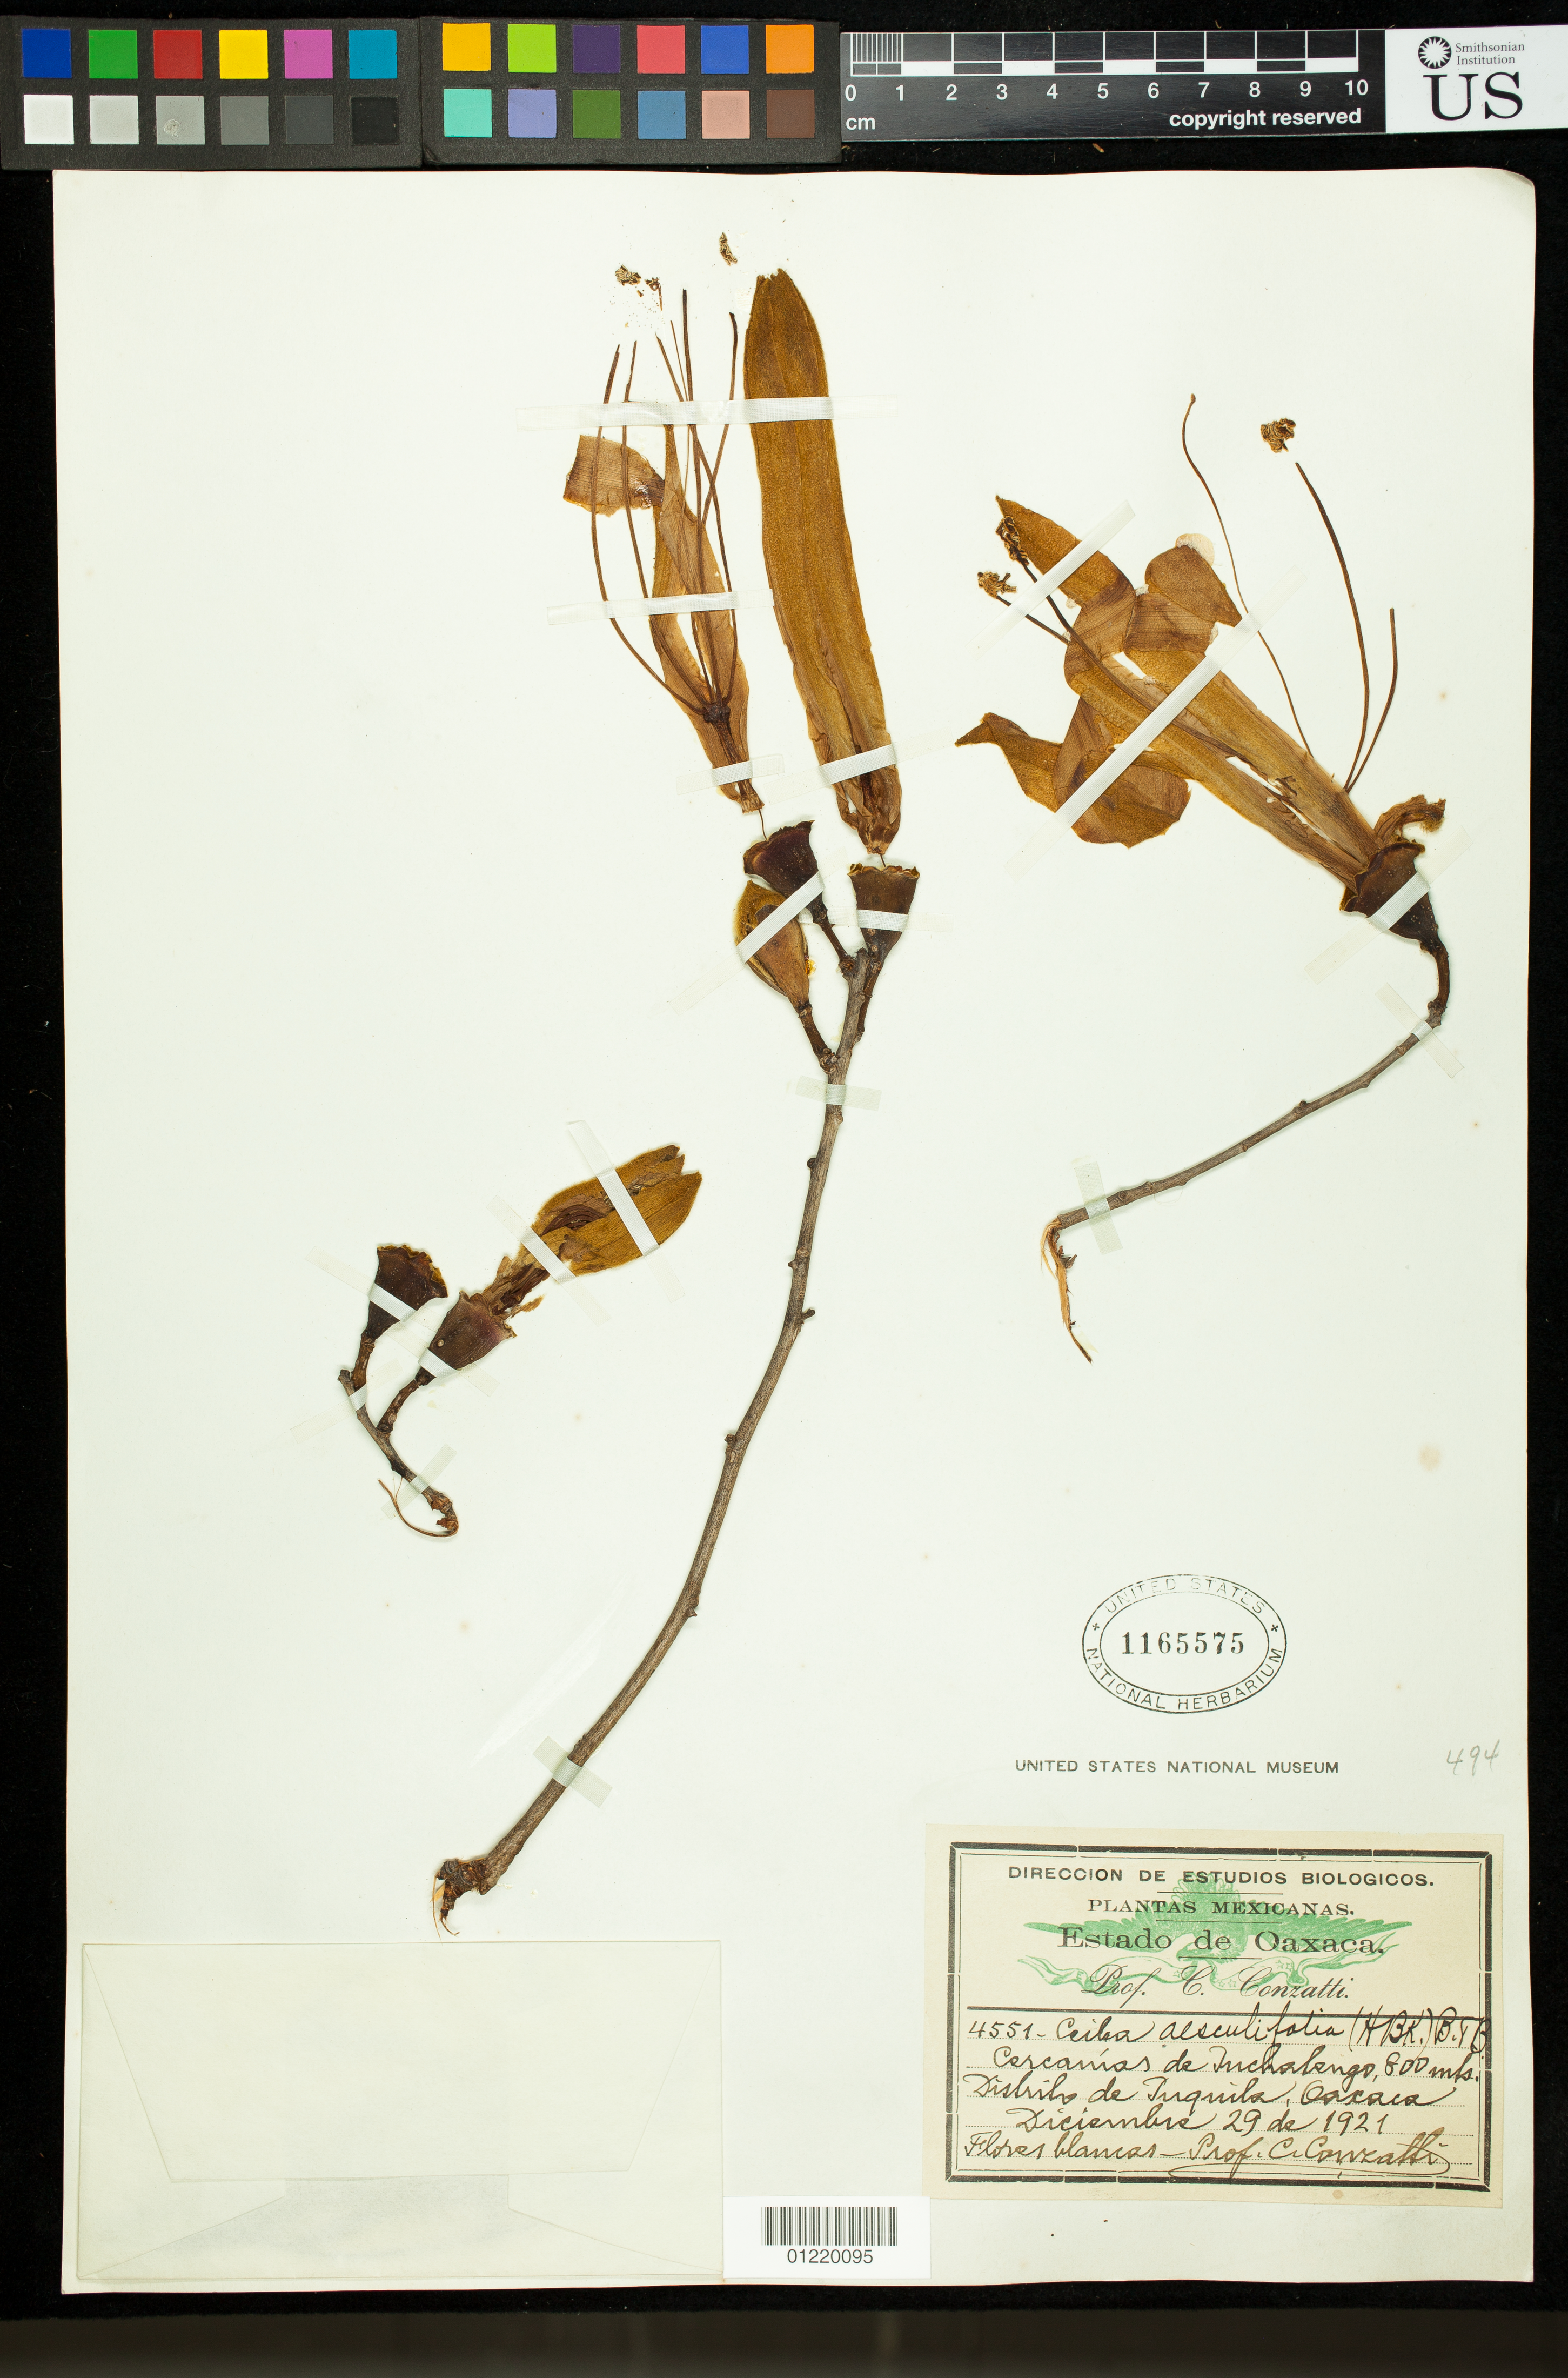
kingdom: Plantae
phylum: Tracheophyta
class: Magnoliopsida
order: Malvales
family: Malvaceae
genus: Ceiba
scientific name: Ceiba aesculifolia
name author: (Kunth) Britten & Baker f.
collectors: C. Conzatti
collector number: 4551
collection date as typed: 12/29/1921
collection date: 1921-12-29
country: Mexico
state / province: Oaxaca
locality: Plants of Mexico, Estado de Oaxaca. Cercanias de Juchalengo, 800 meters. Distrito de Juguila, Oaxaca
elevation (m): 800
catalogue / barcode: US 1165575